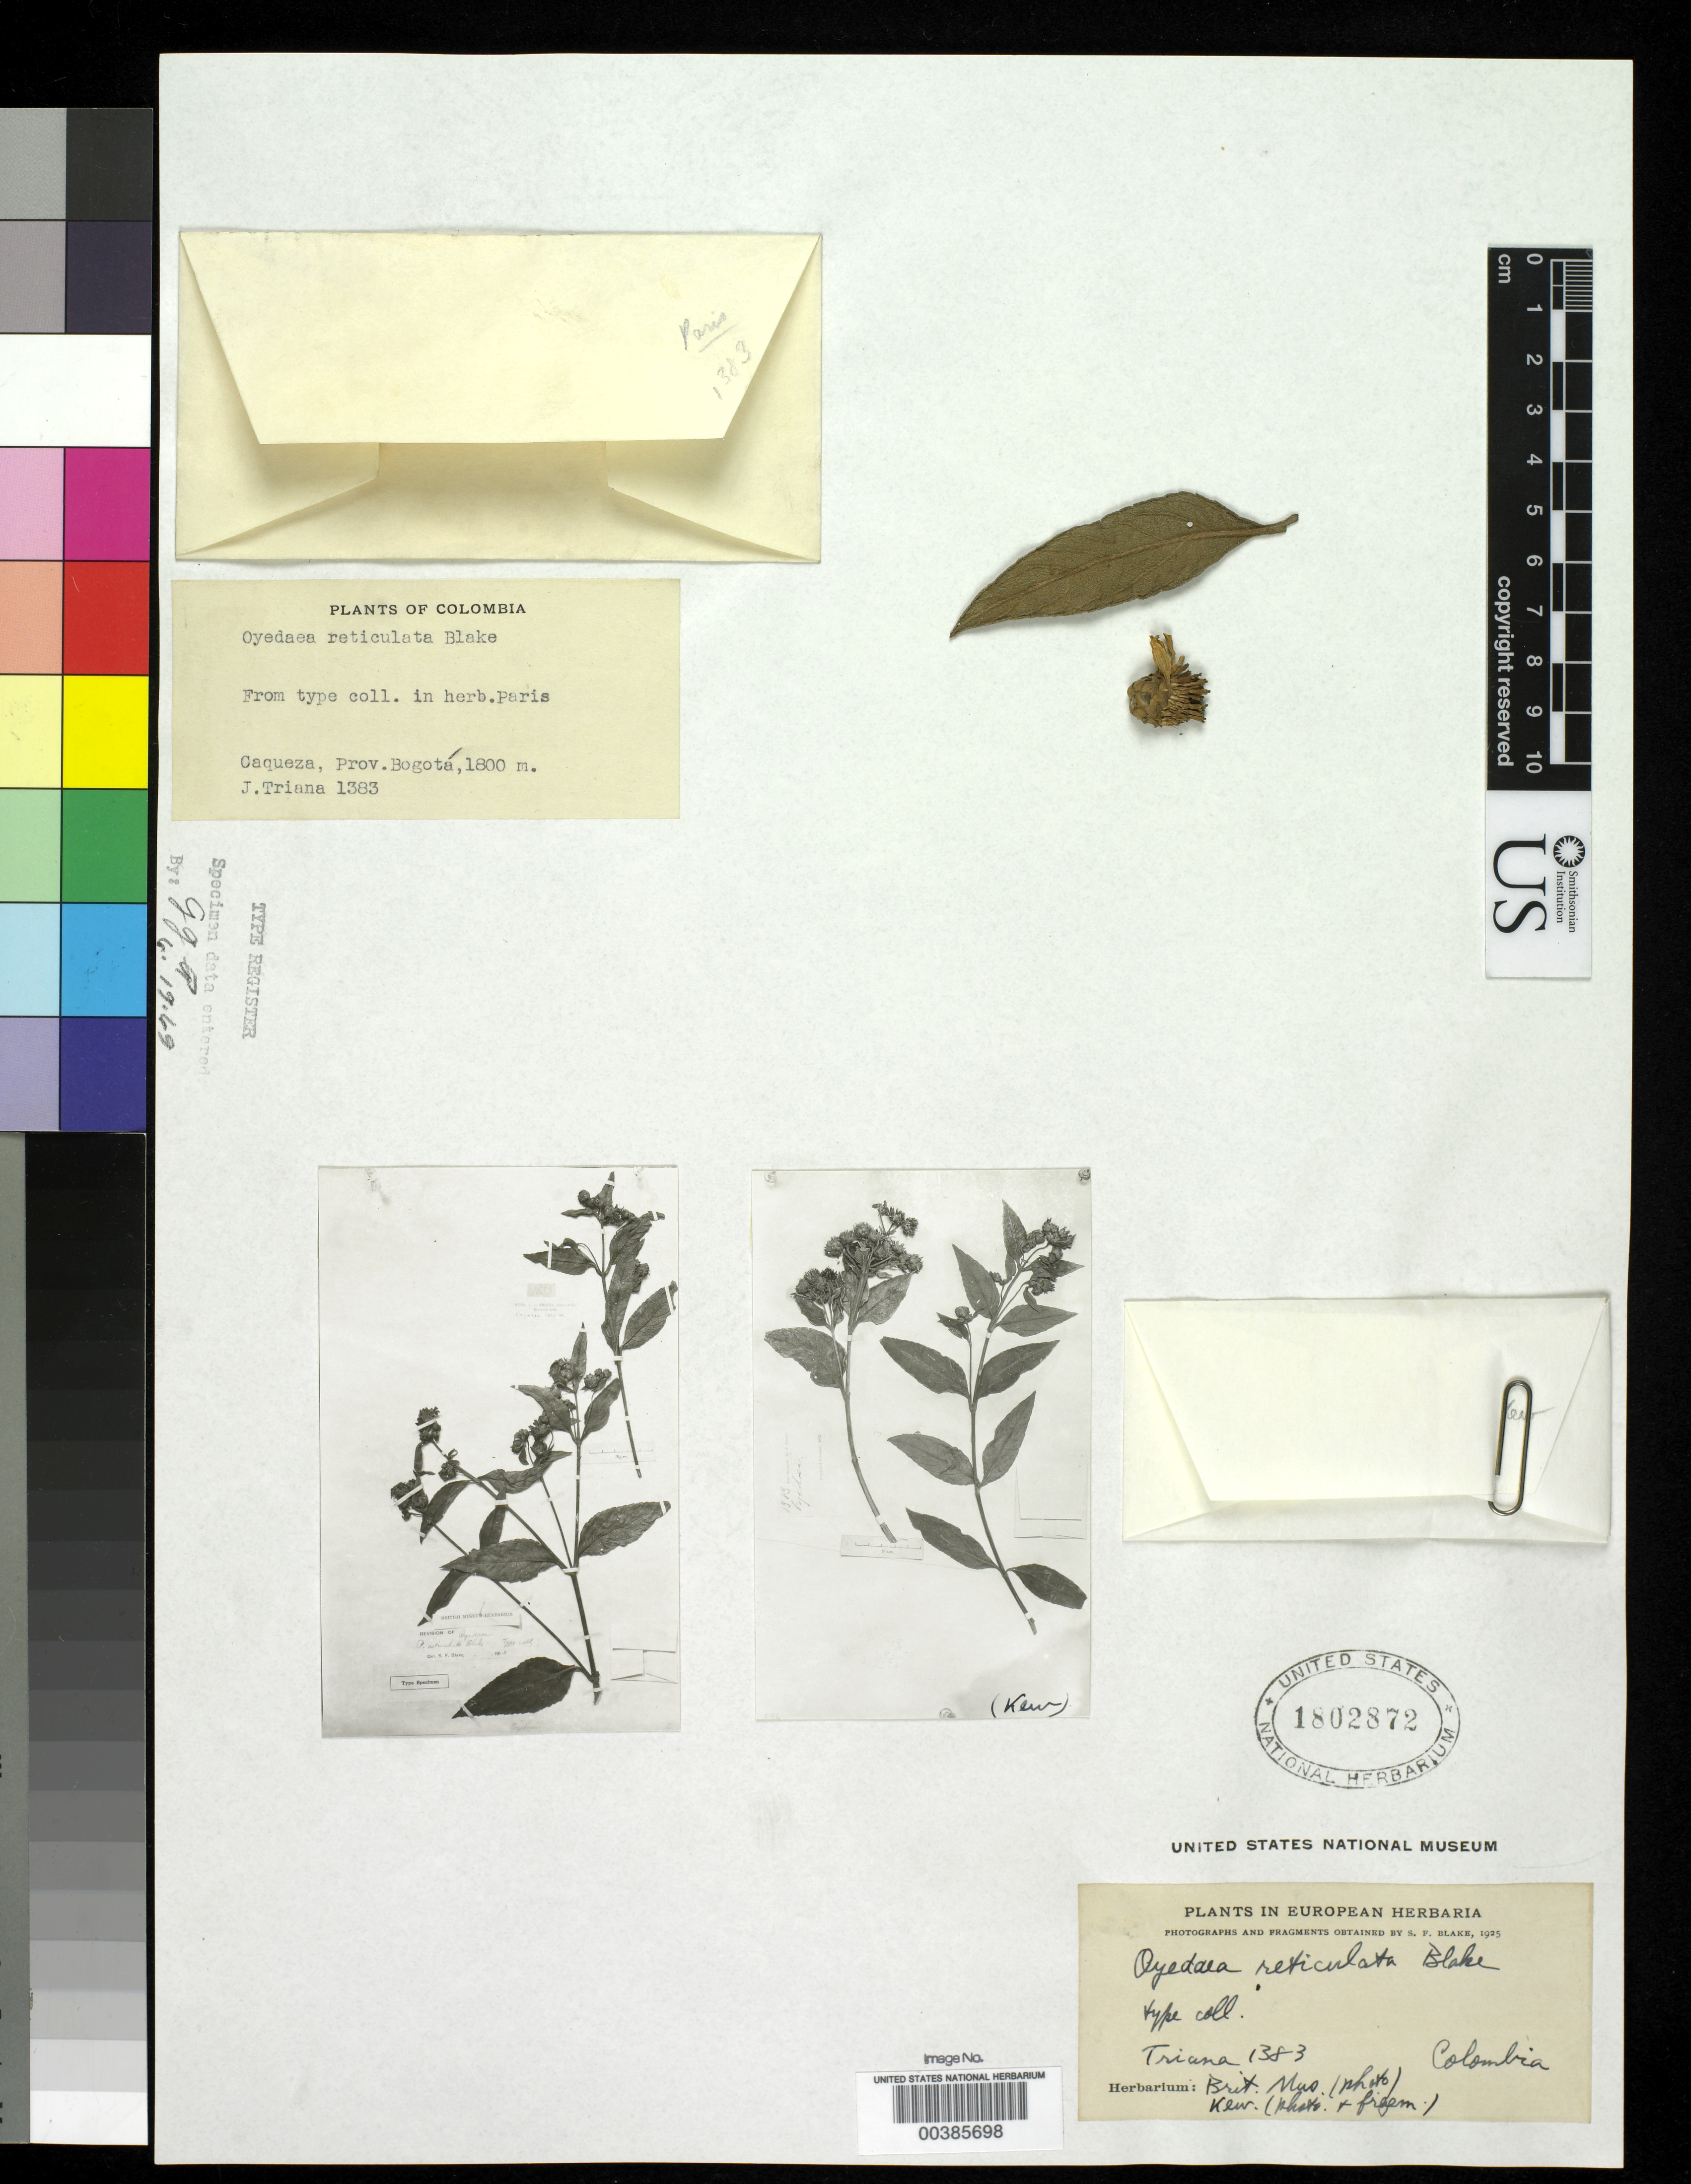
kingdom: Plantae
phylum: Tracheophyta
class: Magnoliopsida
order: Asterales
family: Asteraceae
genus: Oyedaea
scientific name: Oyedaea reticulata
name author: S.F. Blake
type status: Isotype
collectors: J. J. Triana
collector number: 1383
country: Colombia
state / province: Bogota D.C.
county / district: Bogotá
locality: Caqueza.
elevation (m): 1800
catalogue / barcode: US 1802872